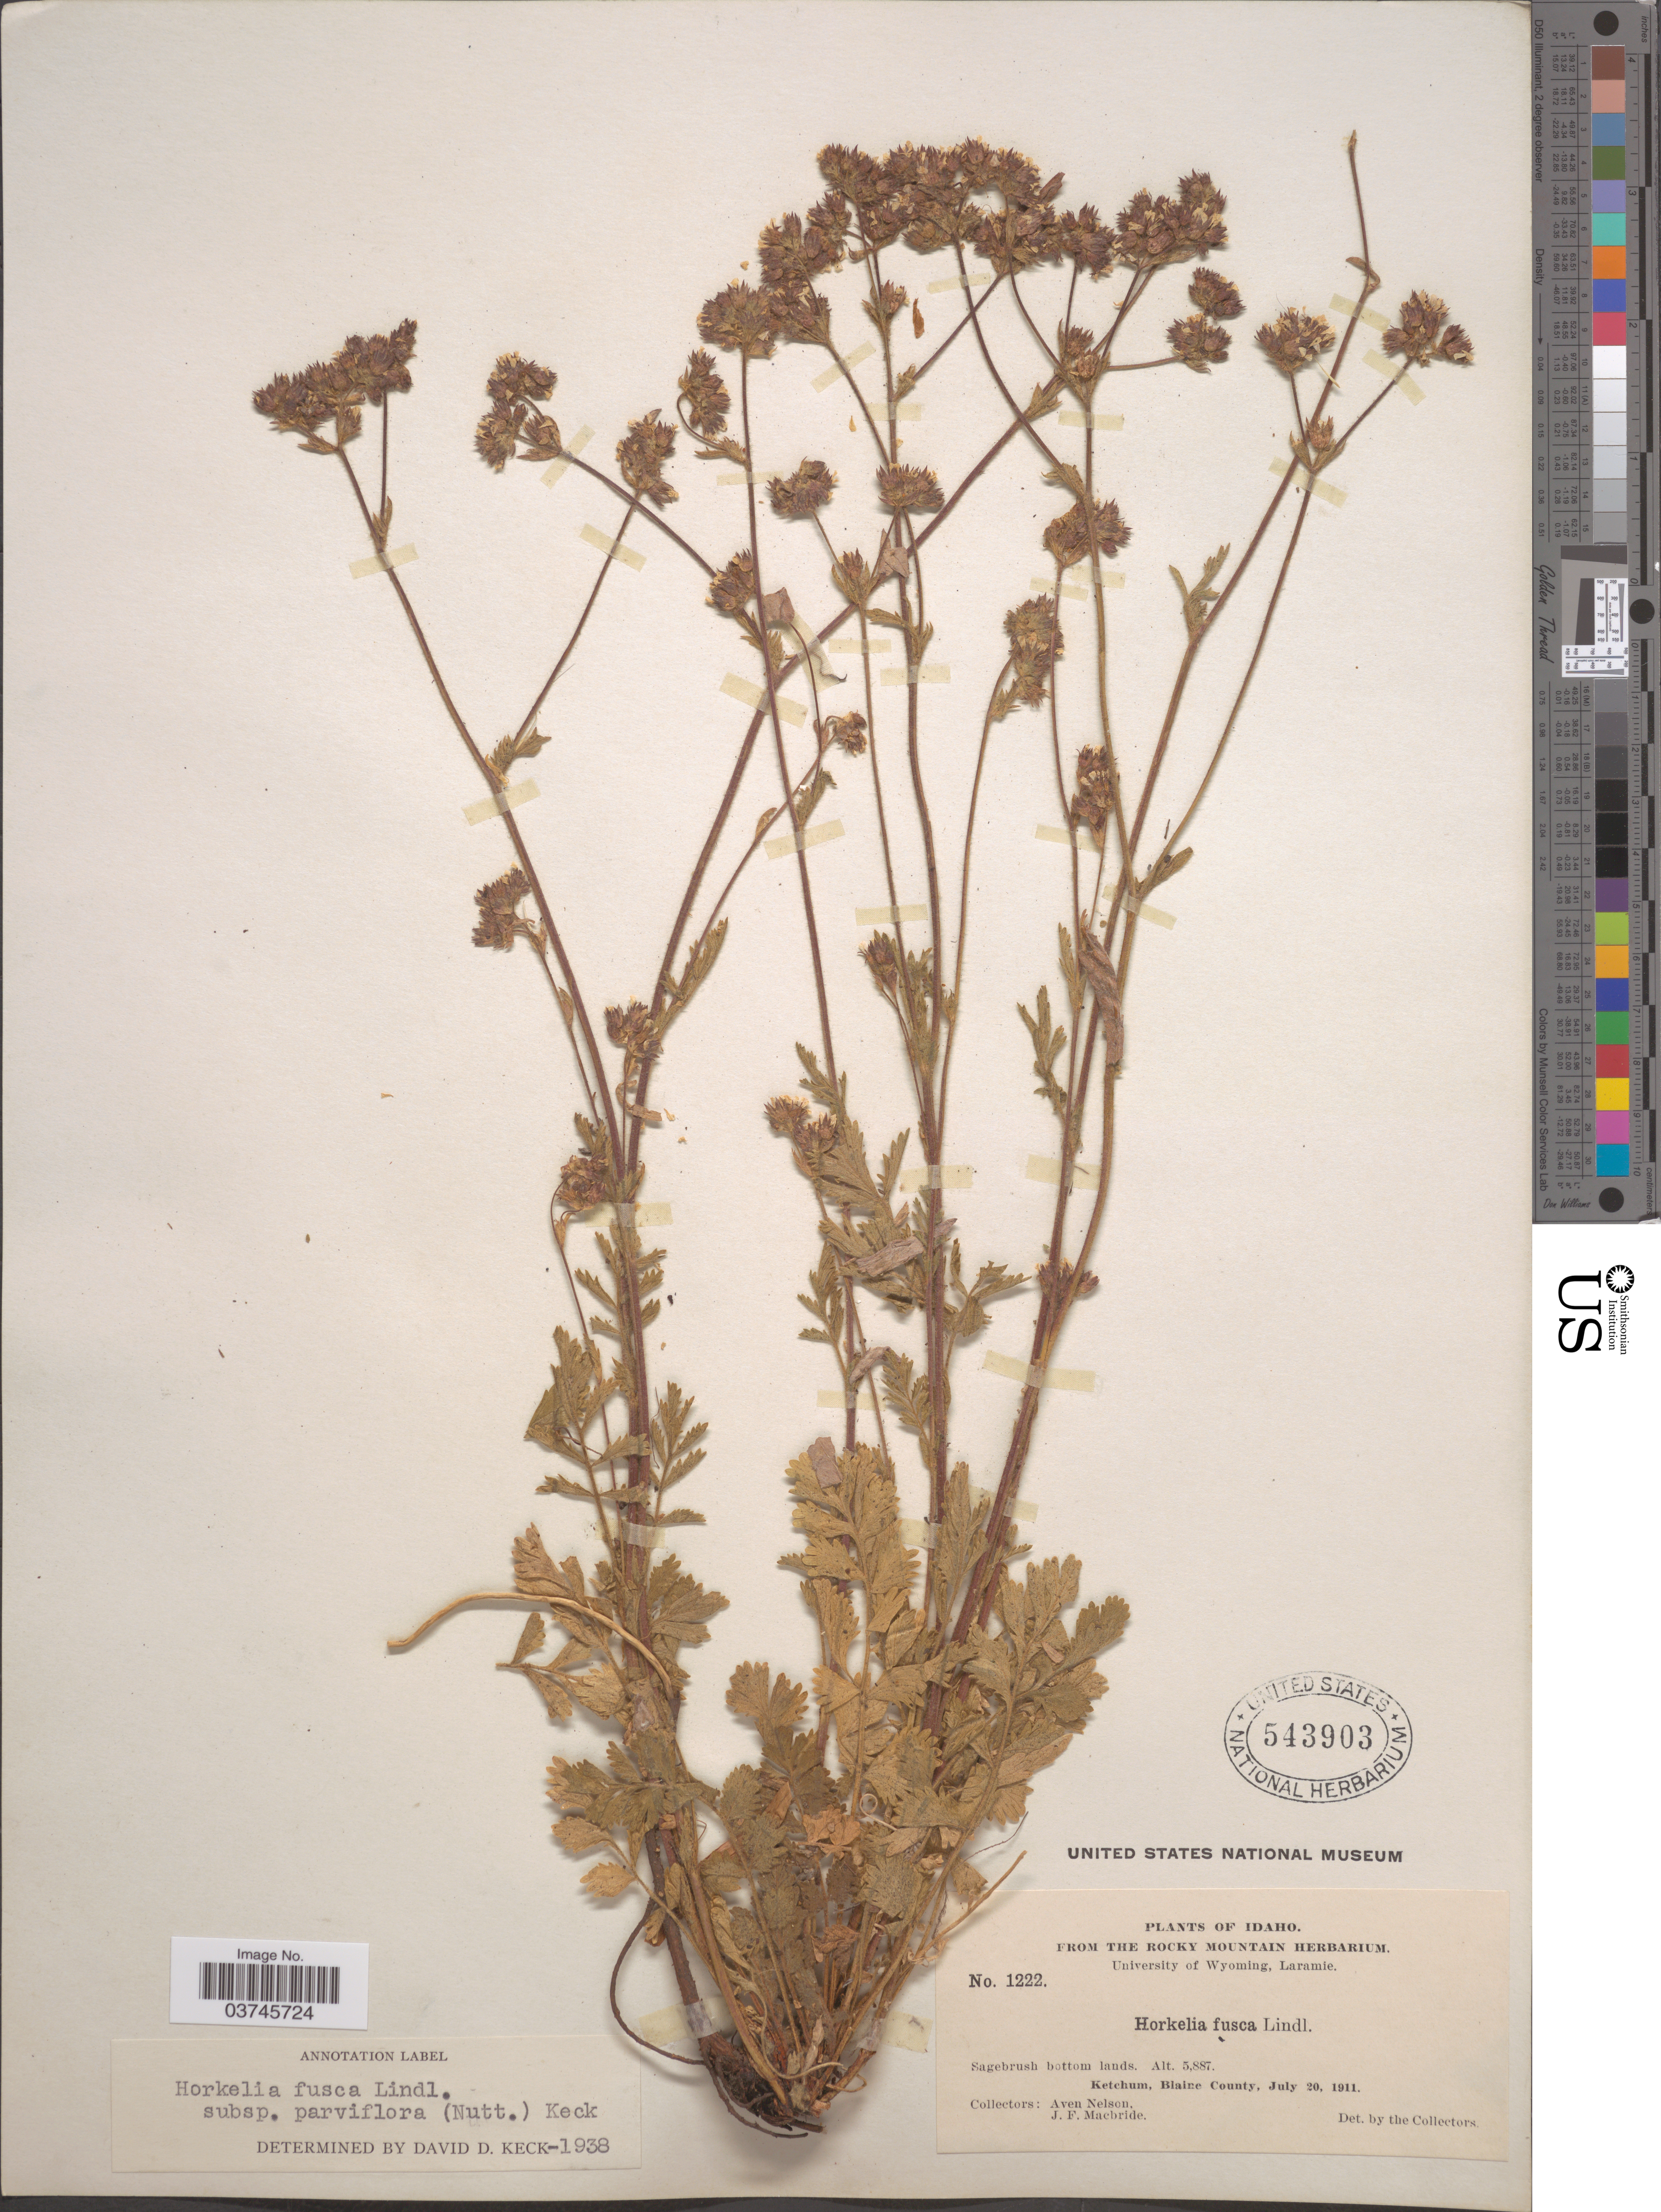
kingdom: Plantae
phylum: Tracheophyta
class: Magnoliopsida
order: Rosales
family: Rosaceae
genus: Potentilla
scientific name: Potentilla douglasii var. parviflora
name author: (Nutt. ex Hook. & Arn.) J.T. Howell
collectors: A. Nelson & J. F. Macbride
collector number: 1222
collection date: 1911-07-20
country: United States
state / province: Idaho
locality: Ketchum, Blaine County.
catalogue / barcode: US 543903